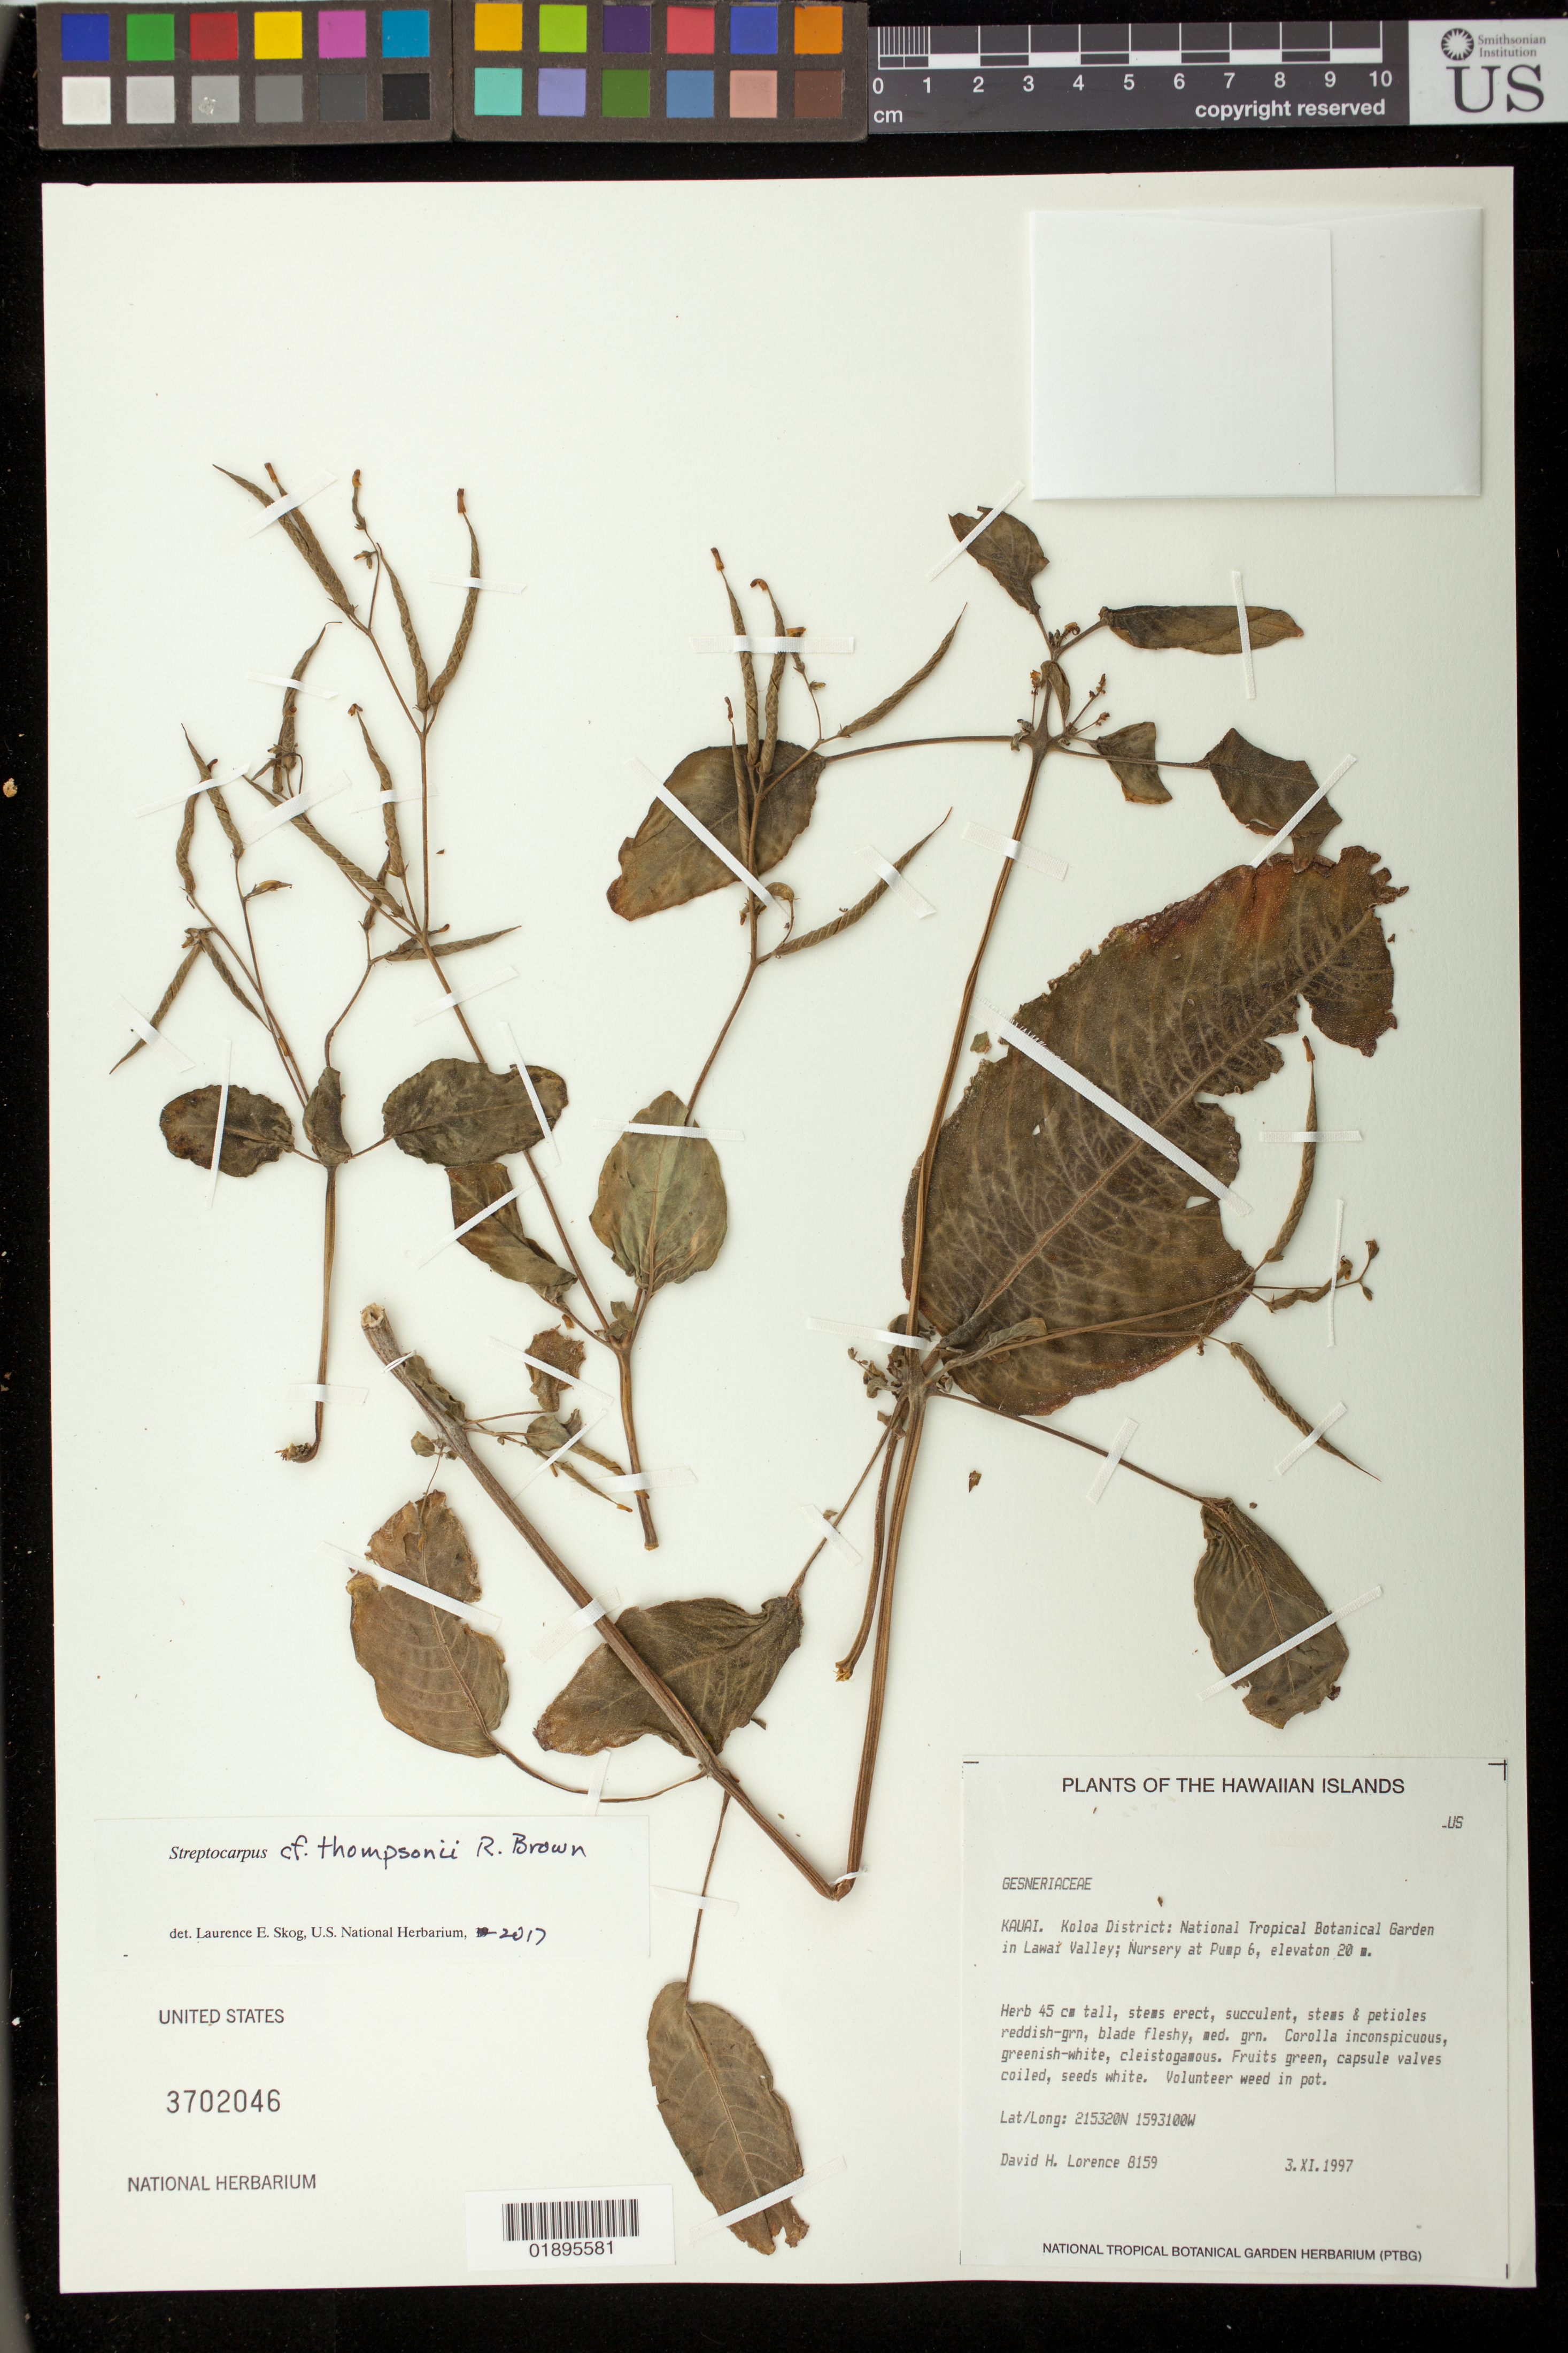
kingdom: Plantae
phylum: Tracheophyta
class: Magnoliopsida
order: Lamiales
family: Gesneriaceae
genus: Streptocarpus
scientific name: Streptocarpus thompsonii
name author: R. Br.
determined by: Skog, Laurence E.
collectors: D. Lorence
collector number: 8159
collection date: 1997-11-03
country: United States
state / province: Hawaii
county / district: Kauai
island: Kaua'i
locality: Koloa District, National Tropical Botanical Garden in Lawai Valley, Nursery at Pump 6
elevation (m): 20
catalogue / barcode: US 3702046